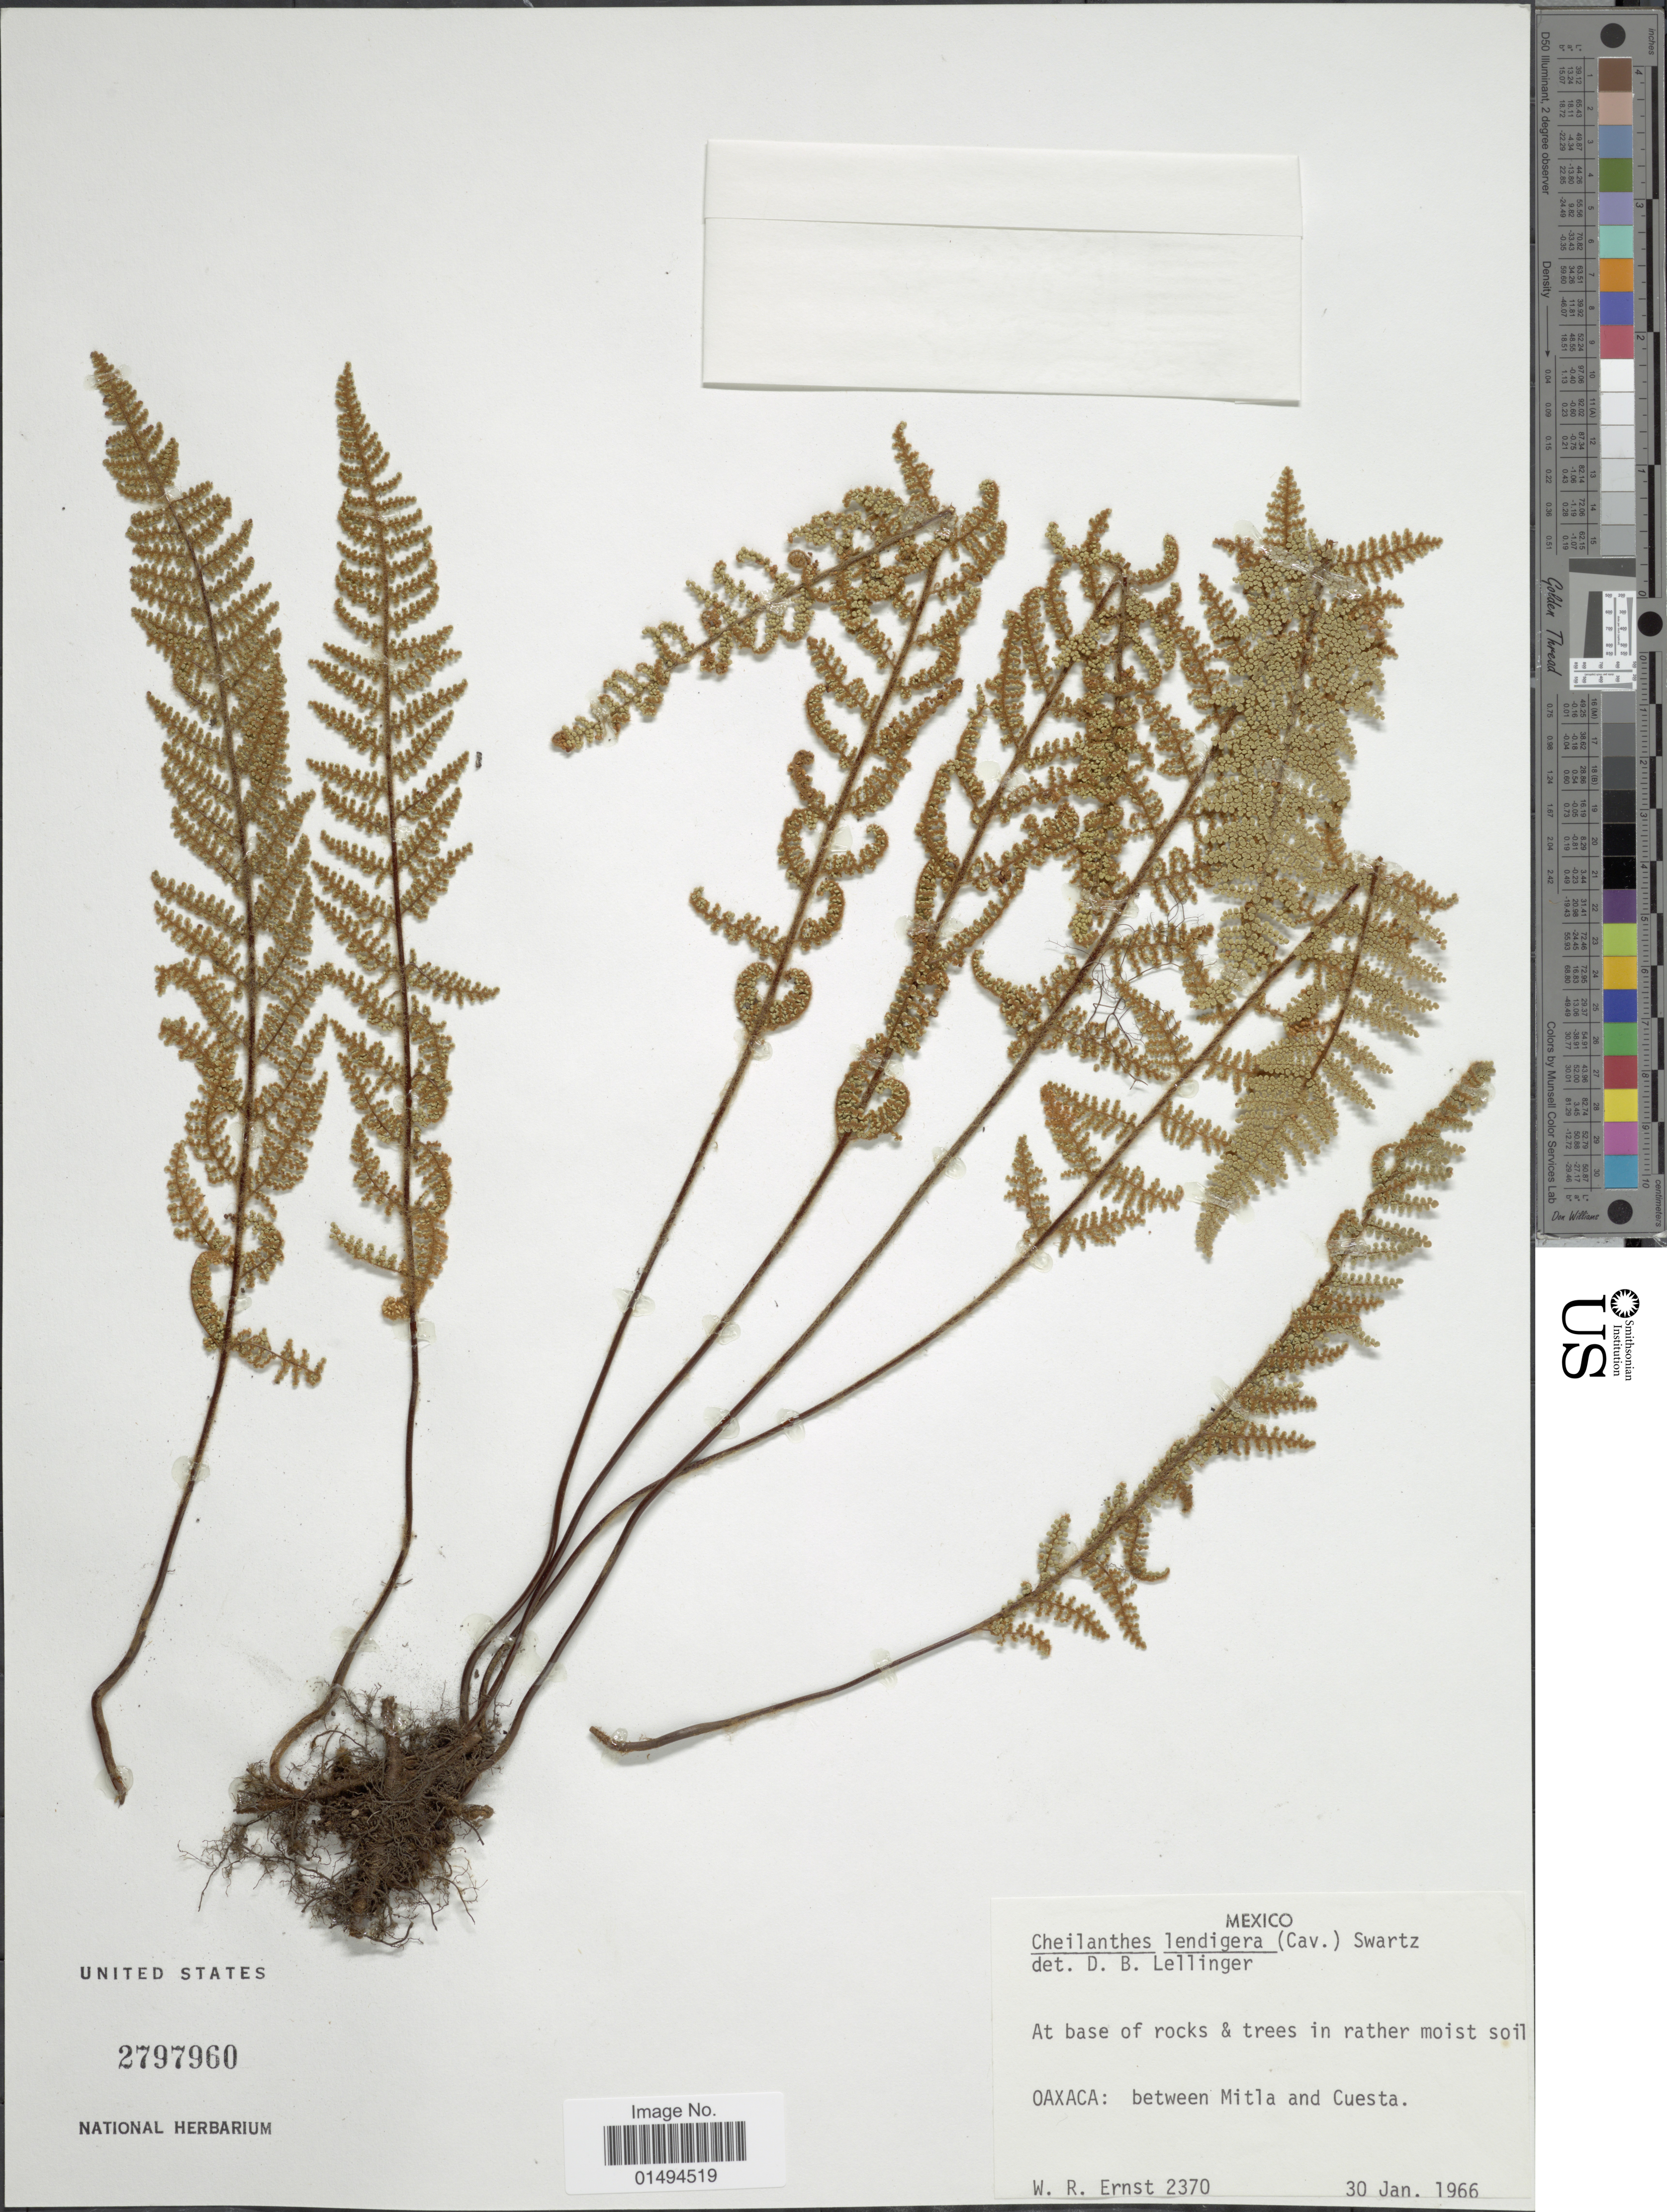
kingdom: Plantae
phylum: Tracheophyta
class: Polypodiopsida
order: Polypodiales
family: Pteridaceae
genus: Myriopteris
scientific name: Myriopteris lendigera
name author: (Cav.) J. Sm.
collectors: W. R. Ernst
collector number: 2370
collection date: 1966-01-30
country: Mexico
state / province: Oaxaca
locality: Between Mitla and Cuesta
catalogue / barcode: US 2797960